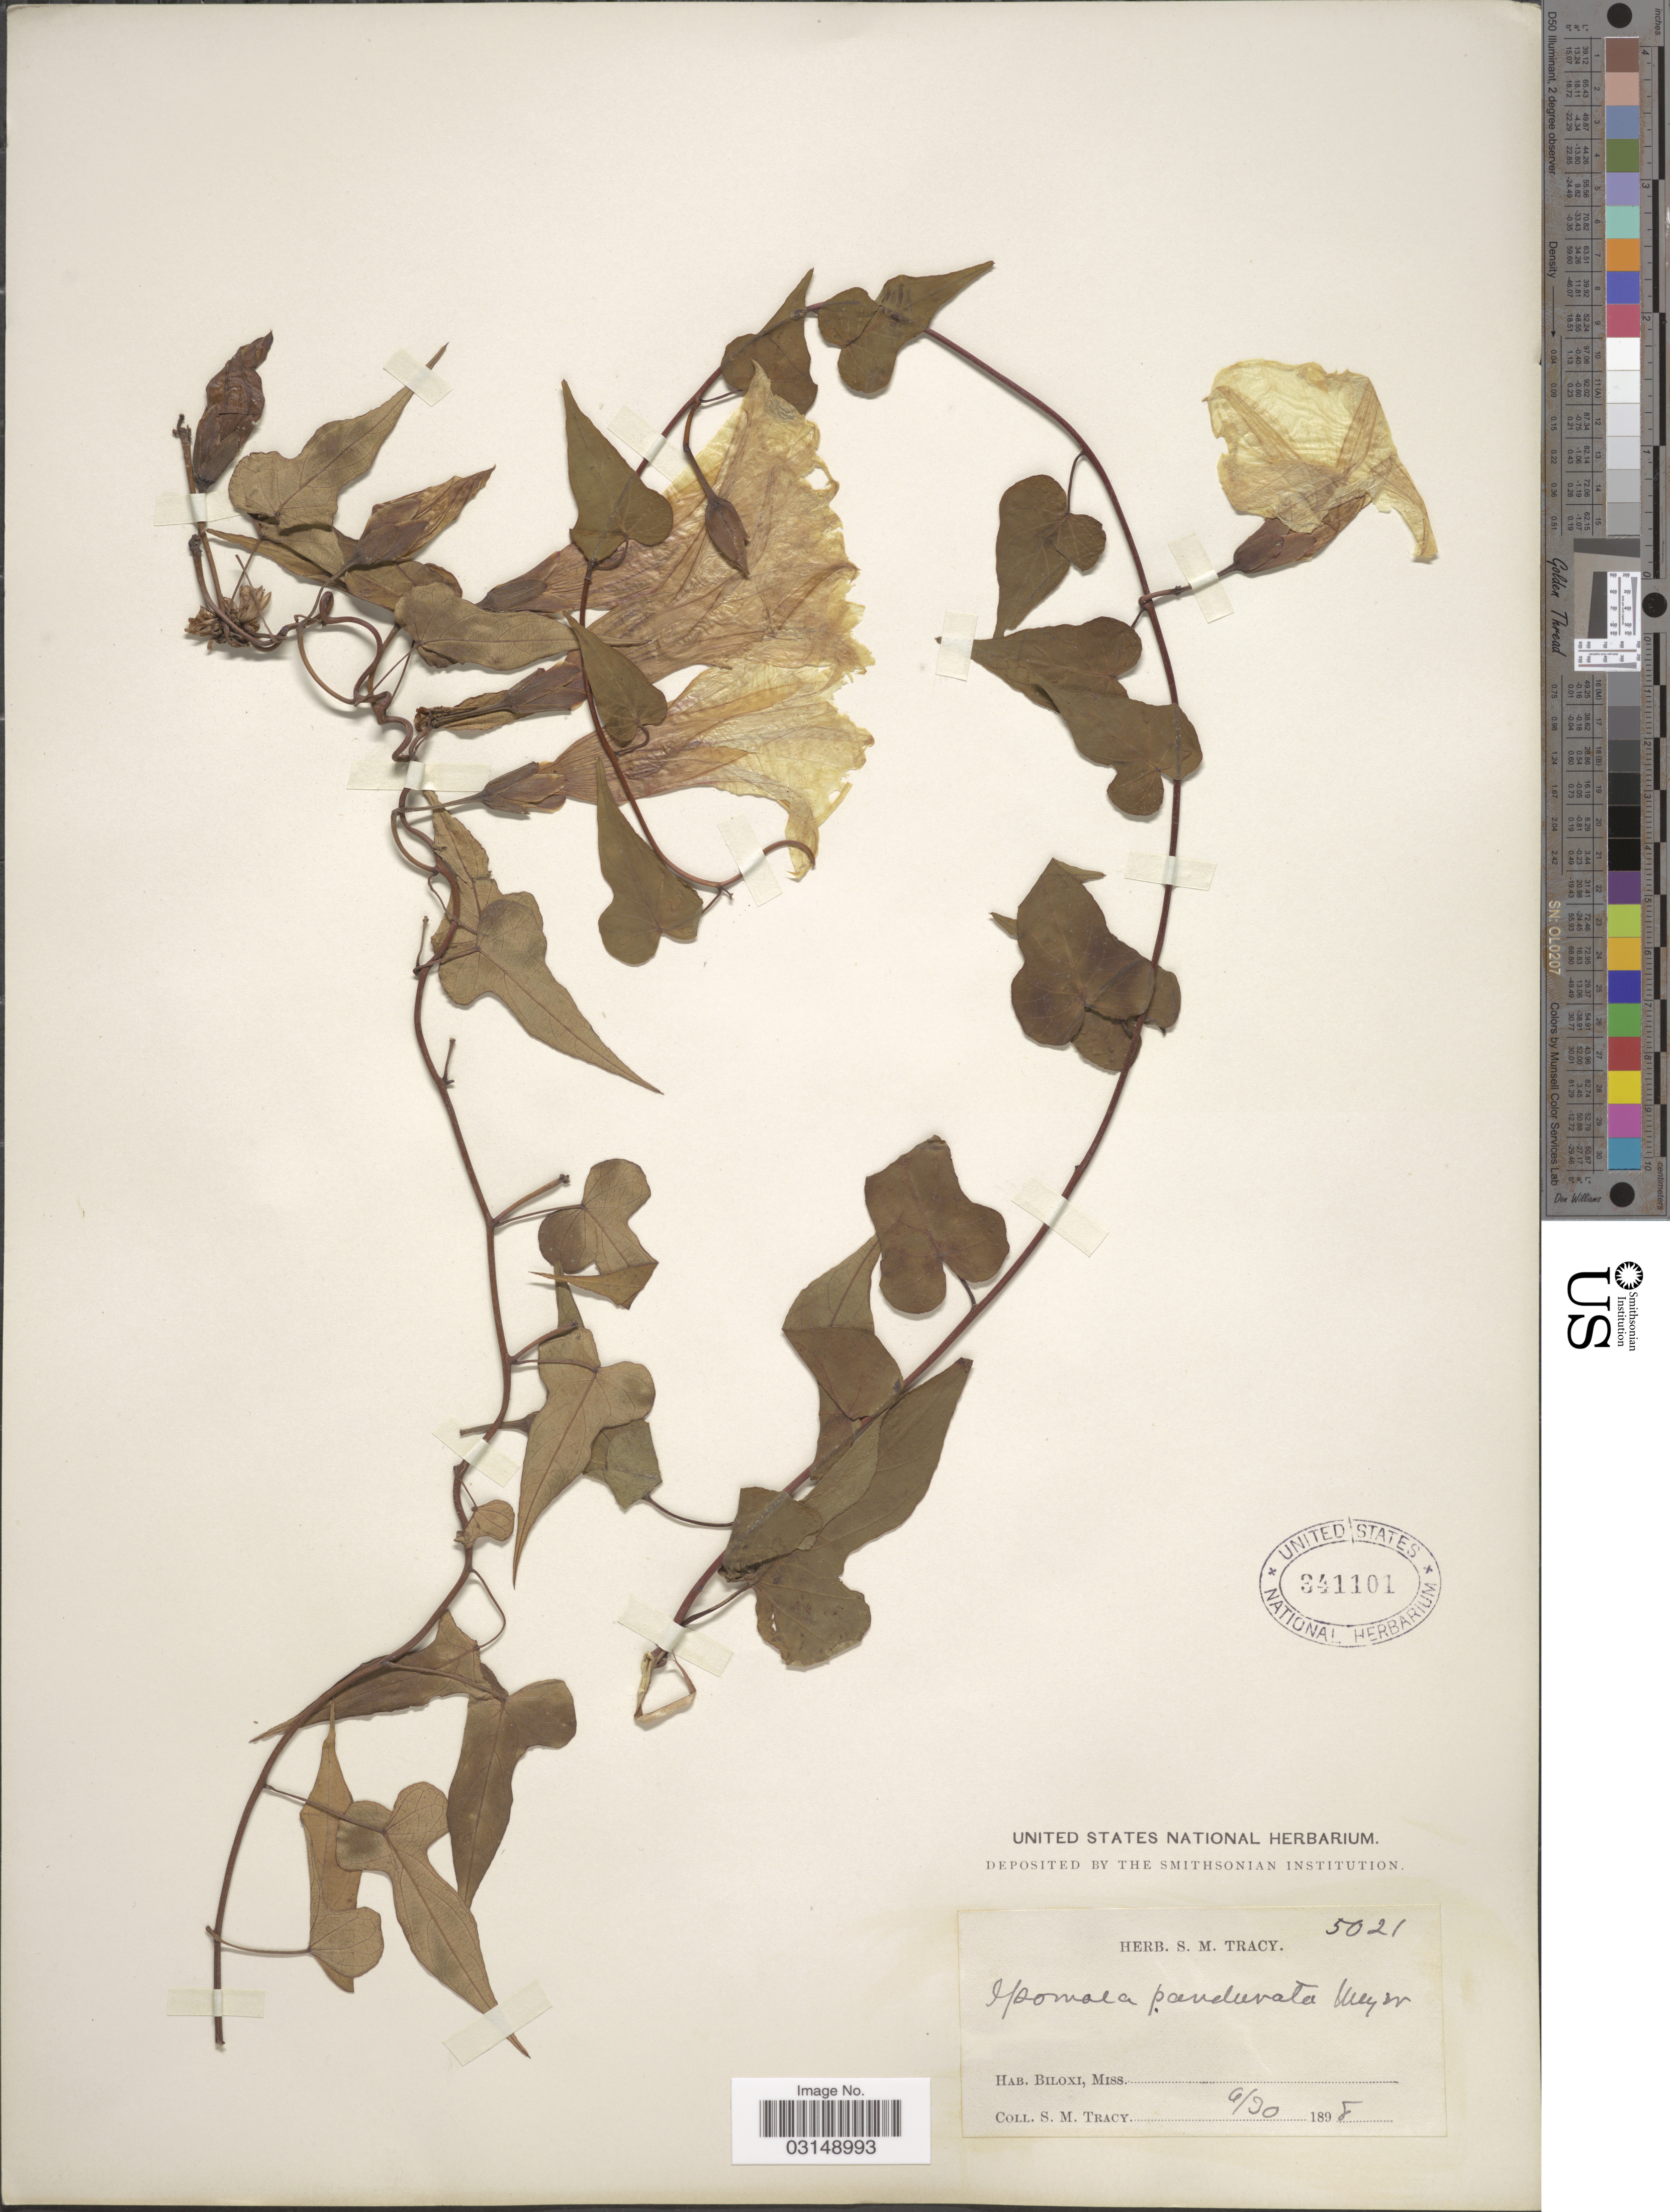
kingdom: Plantae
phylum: Tracheophyta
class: Magnoliopsida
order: Solanales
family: Convolvulaceae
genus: Ipomoea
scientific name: Ipomoea pandurata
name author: (L.) G. Mey.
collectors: S. M. Tracy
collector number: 5021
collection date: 1898-06-30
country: United States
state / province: Mississippi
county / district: Harrison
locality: Biloxi.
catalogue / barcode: US 341101